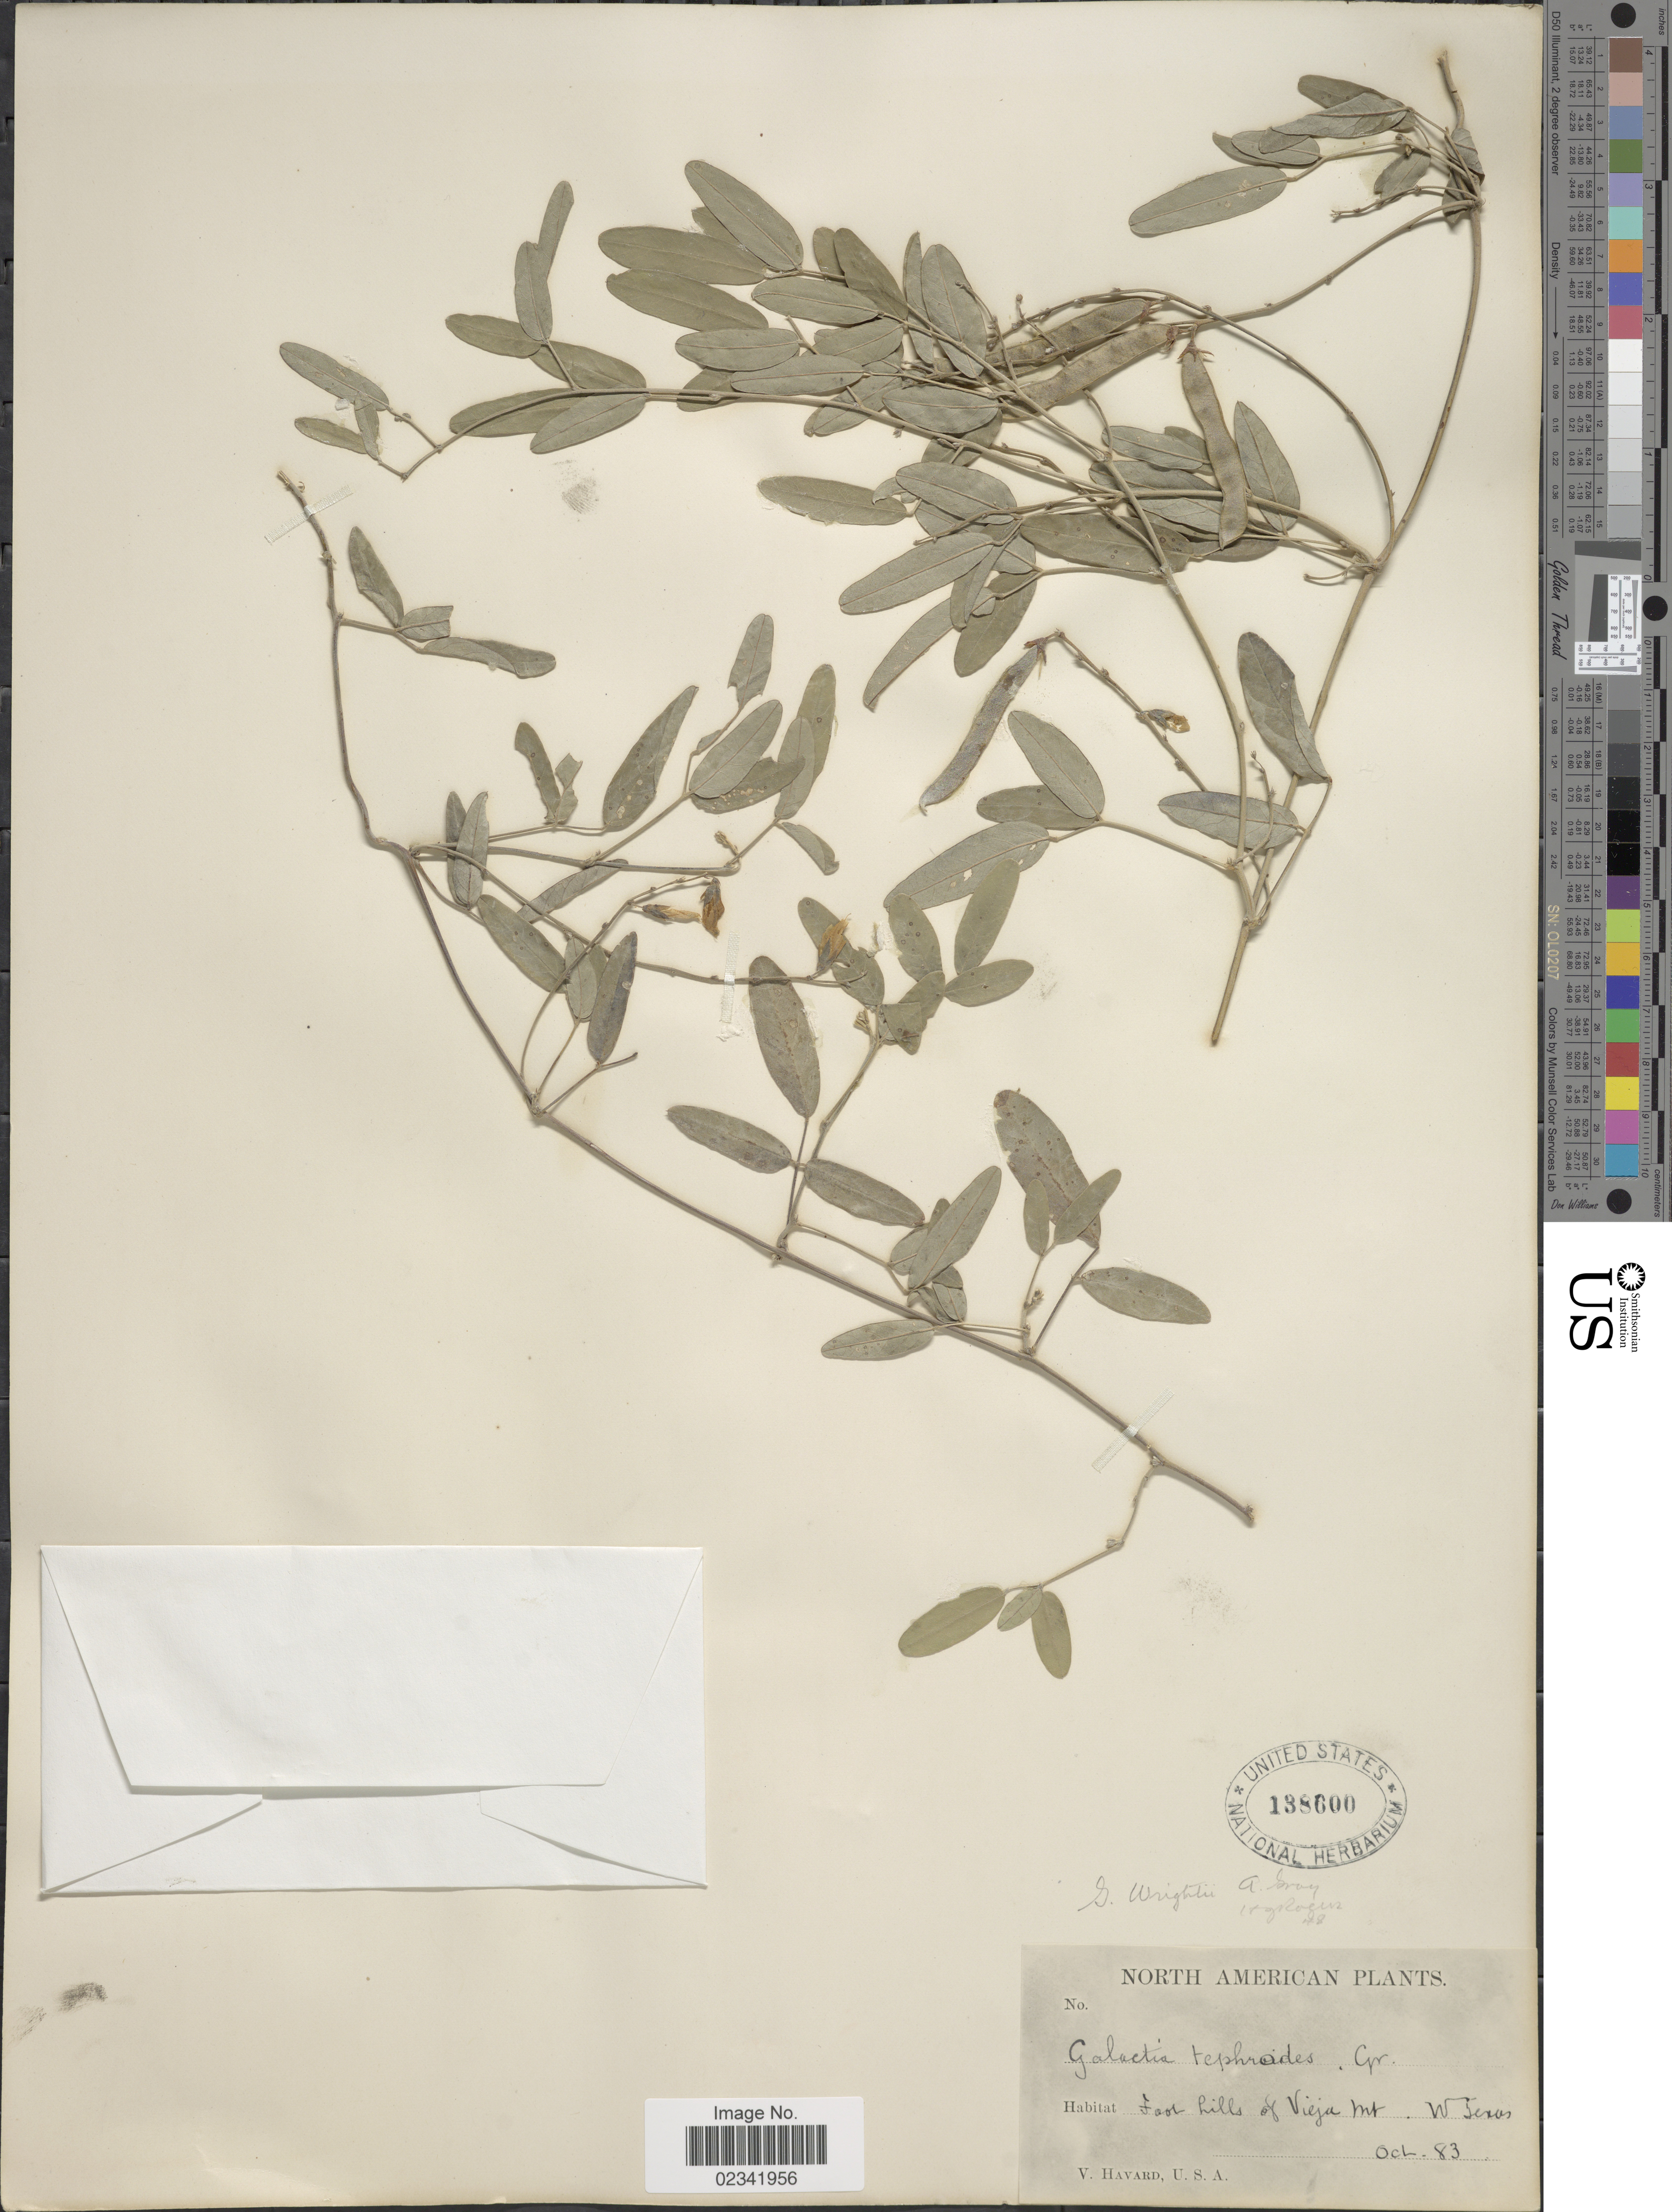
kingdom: Plantae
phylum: Tracheophyta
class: Magnoliopsida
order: Fabales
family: Fabaceae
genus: Galactia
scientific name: Galactia wrightii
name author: A. Gray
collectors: V. Havard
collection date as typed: Transcribed d/m/y: /10/83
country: United States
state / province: Texas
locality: Fast hill of Vieja Mt., W. Texas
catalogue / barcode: US 138600